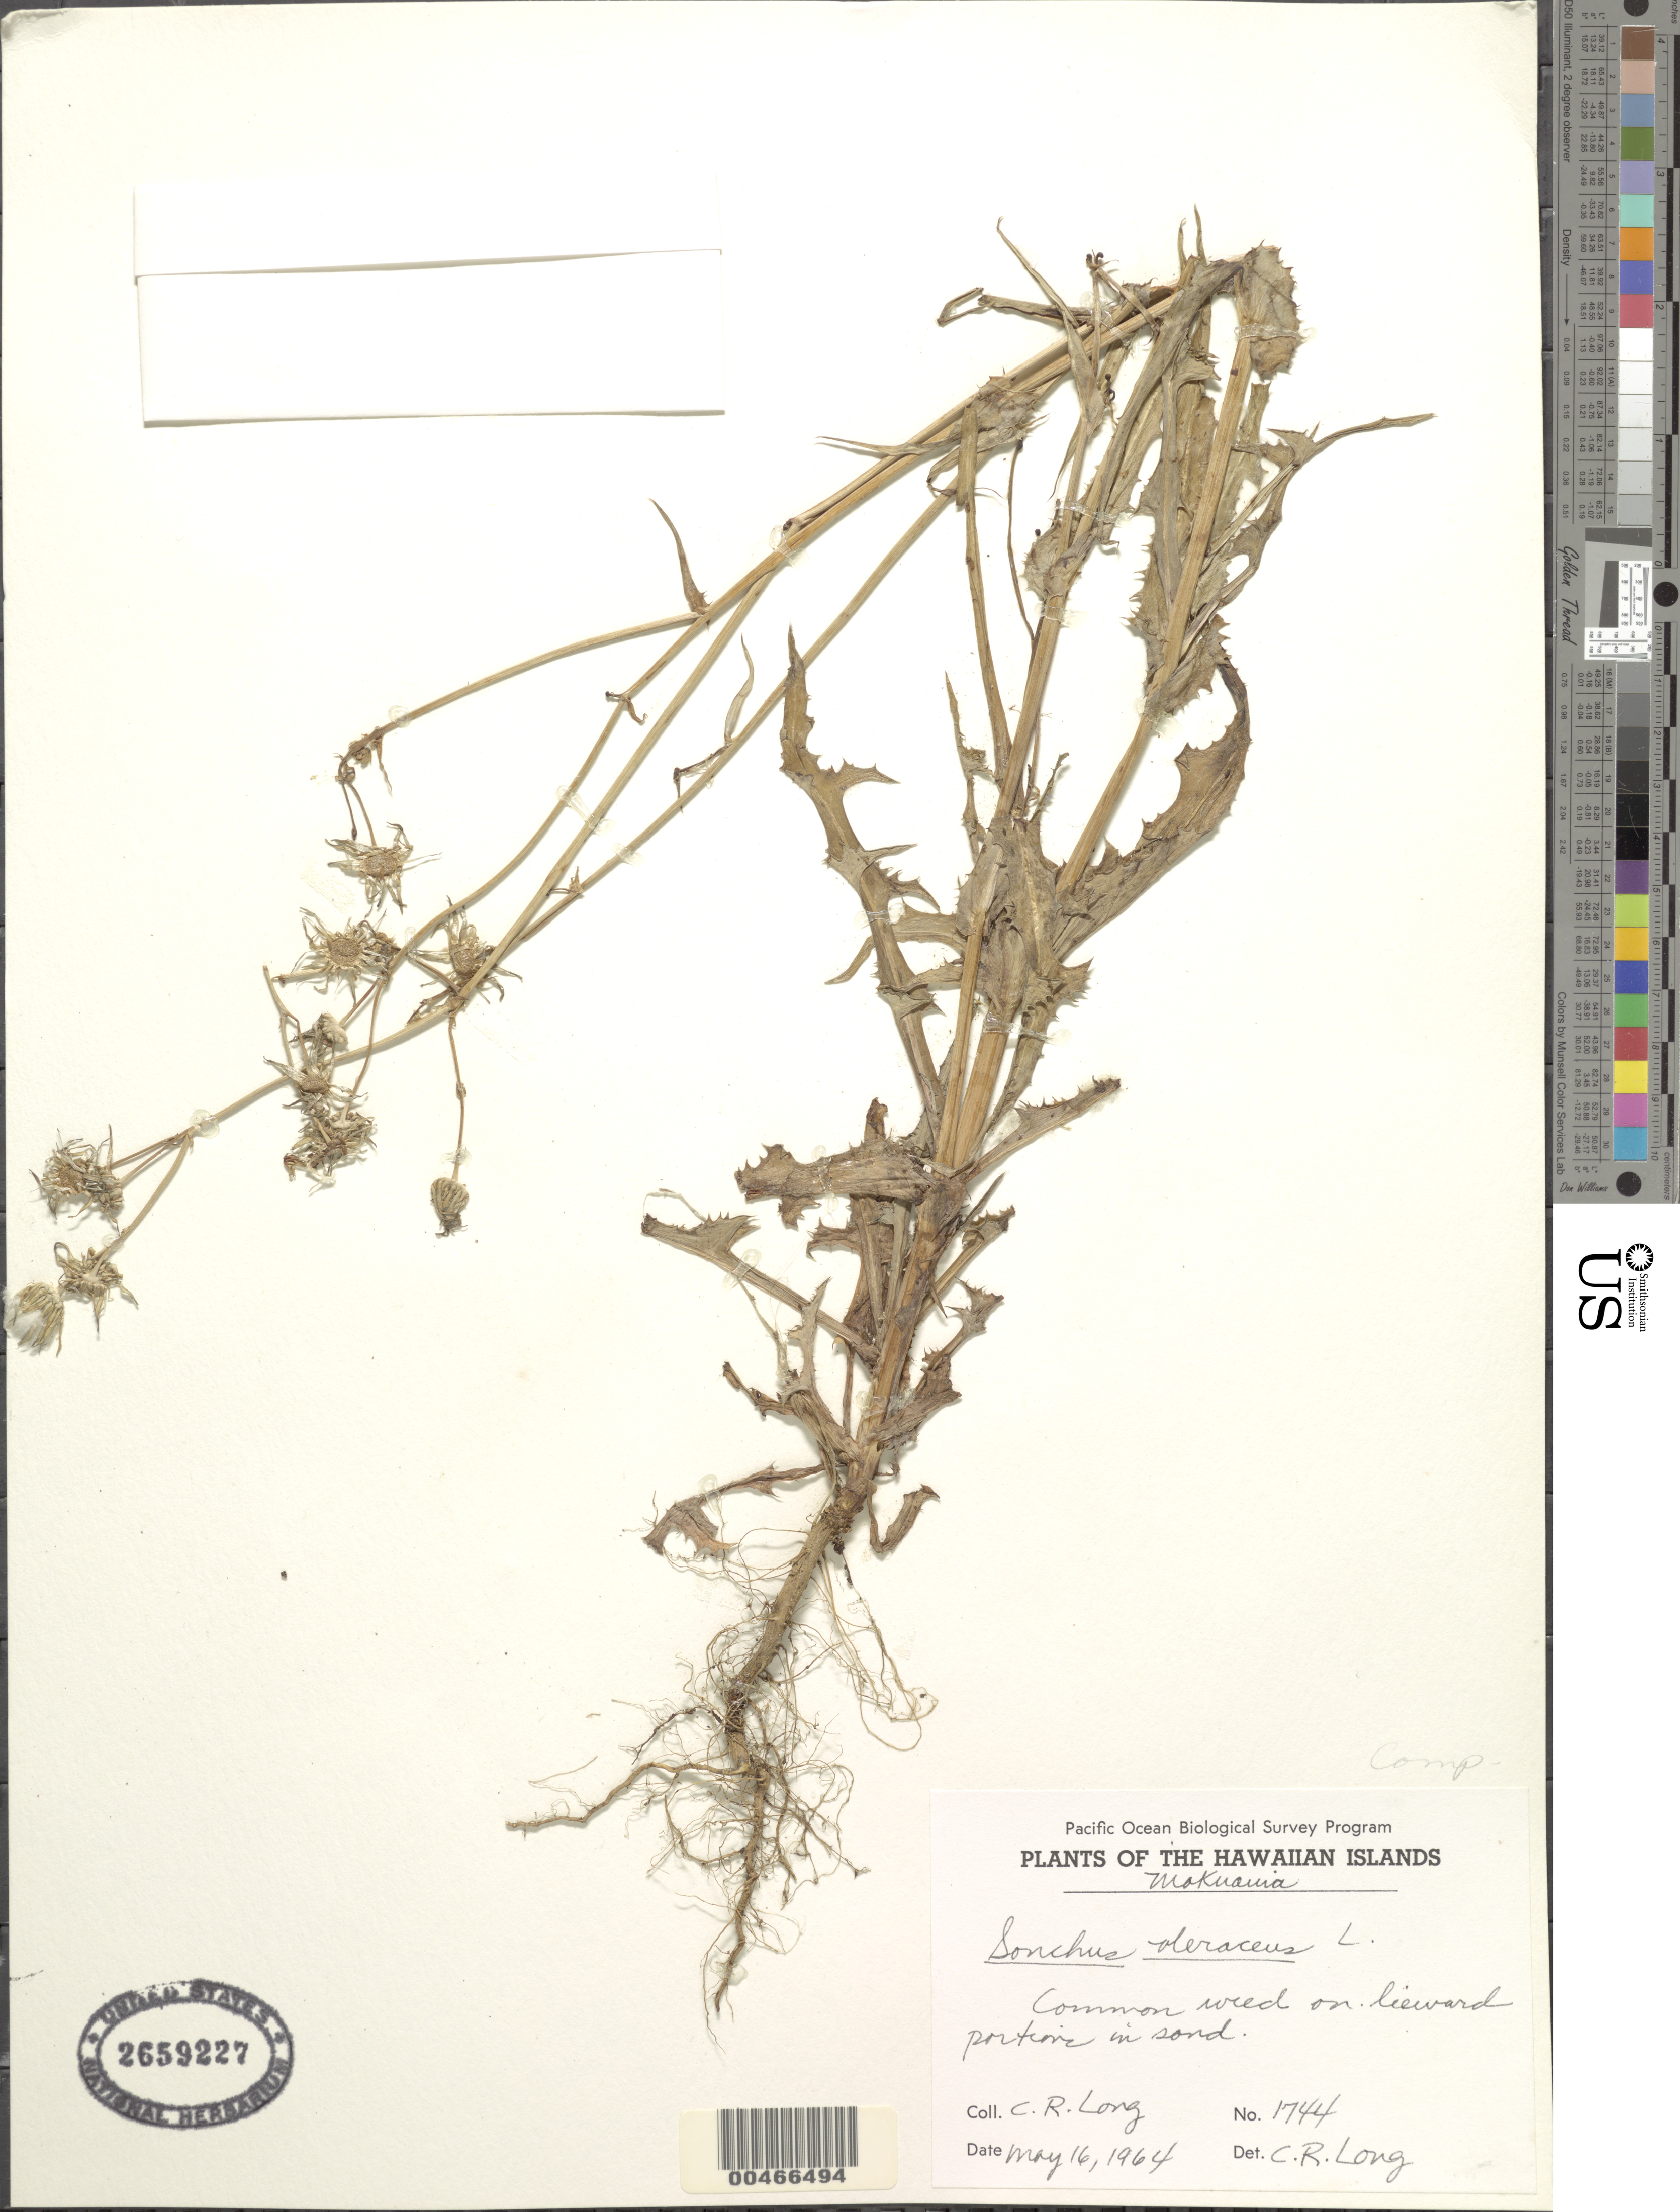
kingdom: Plantae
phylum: Tracheophyta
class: Magnoliopsida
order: Asterales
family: Asteraceae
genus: Sonchus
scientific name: Sonchus oleraceus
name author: L.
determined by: Long, C. R.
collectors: C. Long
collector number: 1744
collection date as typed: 16 May 1964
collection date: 1964-05-16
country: United States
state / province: Hawaii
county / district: Honolulu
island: Mokuauia [Goat] Islet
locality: on leeward portion, Mokuauia Bird Refuge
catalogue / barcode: US 2659227